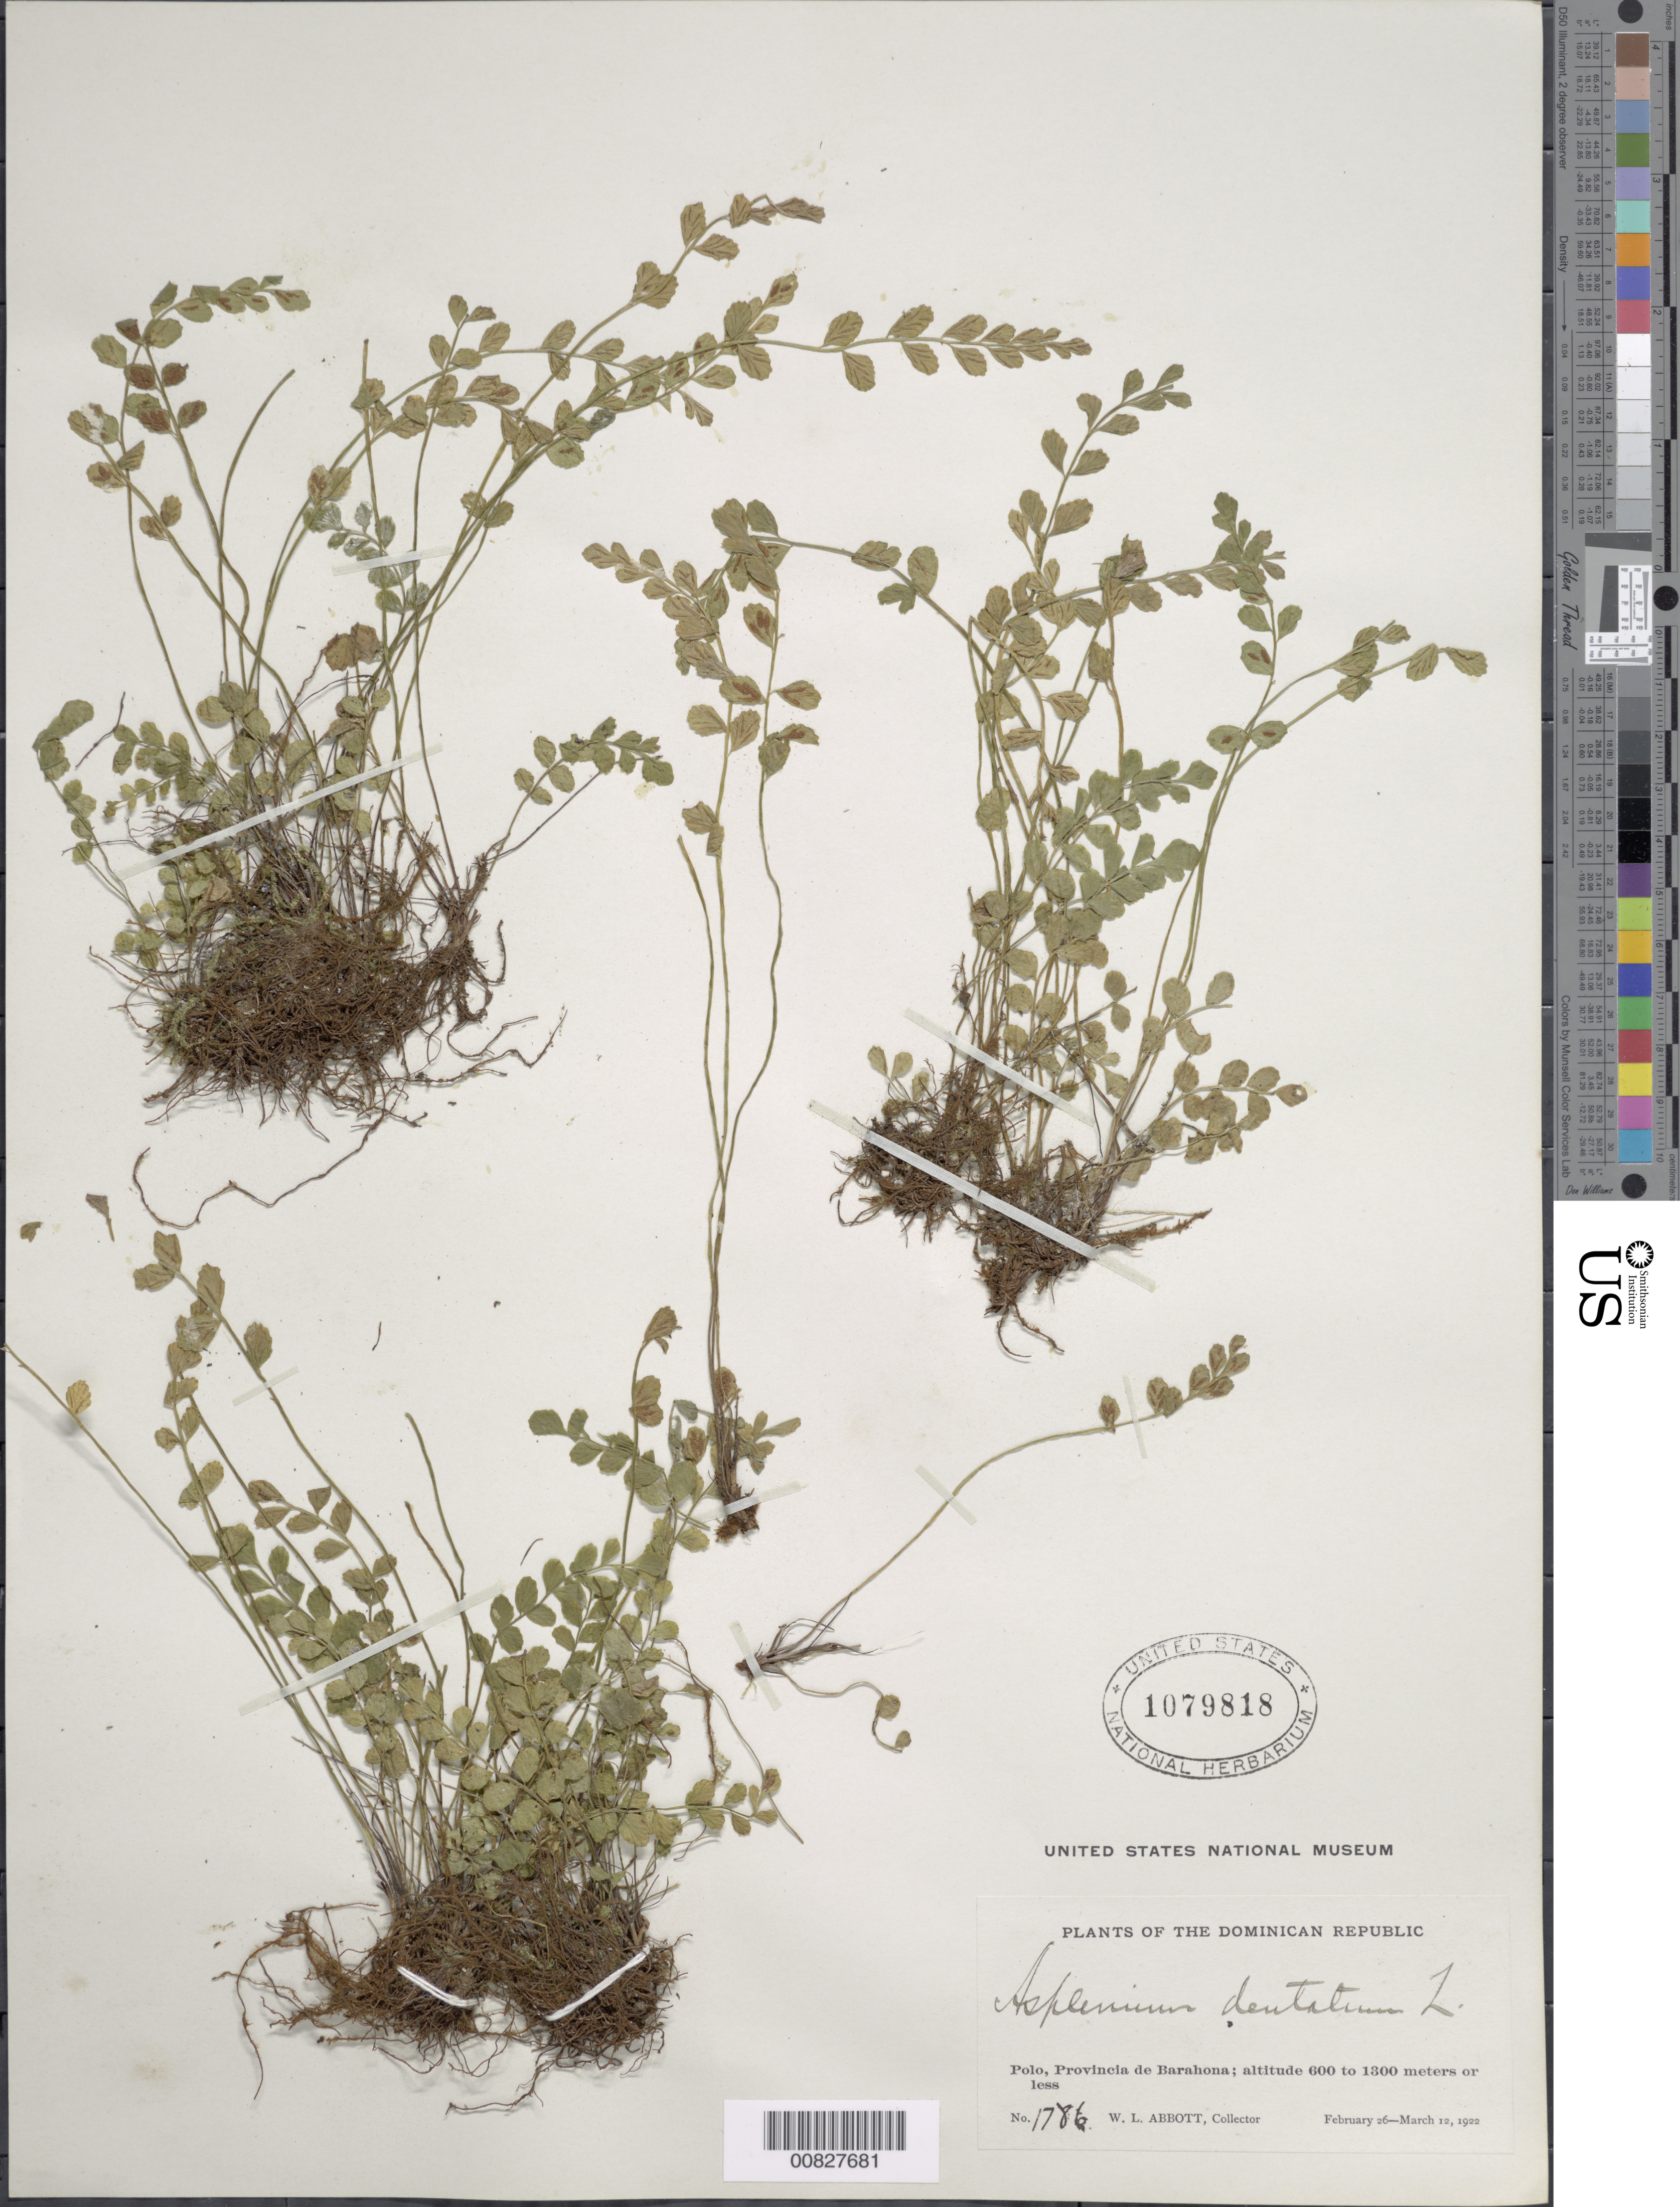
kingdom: Plantae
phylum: Tracheophyta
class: Polypodiopsida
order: Polypodiales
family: Aspleniaceae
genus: Asplenium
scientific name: Asplenium trichomanes-dentatum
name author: L.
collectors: W. L. Abbott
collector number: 1786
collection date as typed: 26 Feb 1922 to 12 Mar 1922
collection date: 1922-02-26/1922-03-12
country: Dominican Republic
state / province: Barahona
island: Hispaniola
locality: Polo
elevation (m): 600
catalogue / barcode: US 1079818